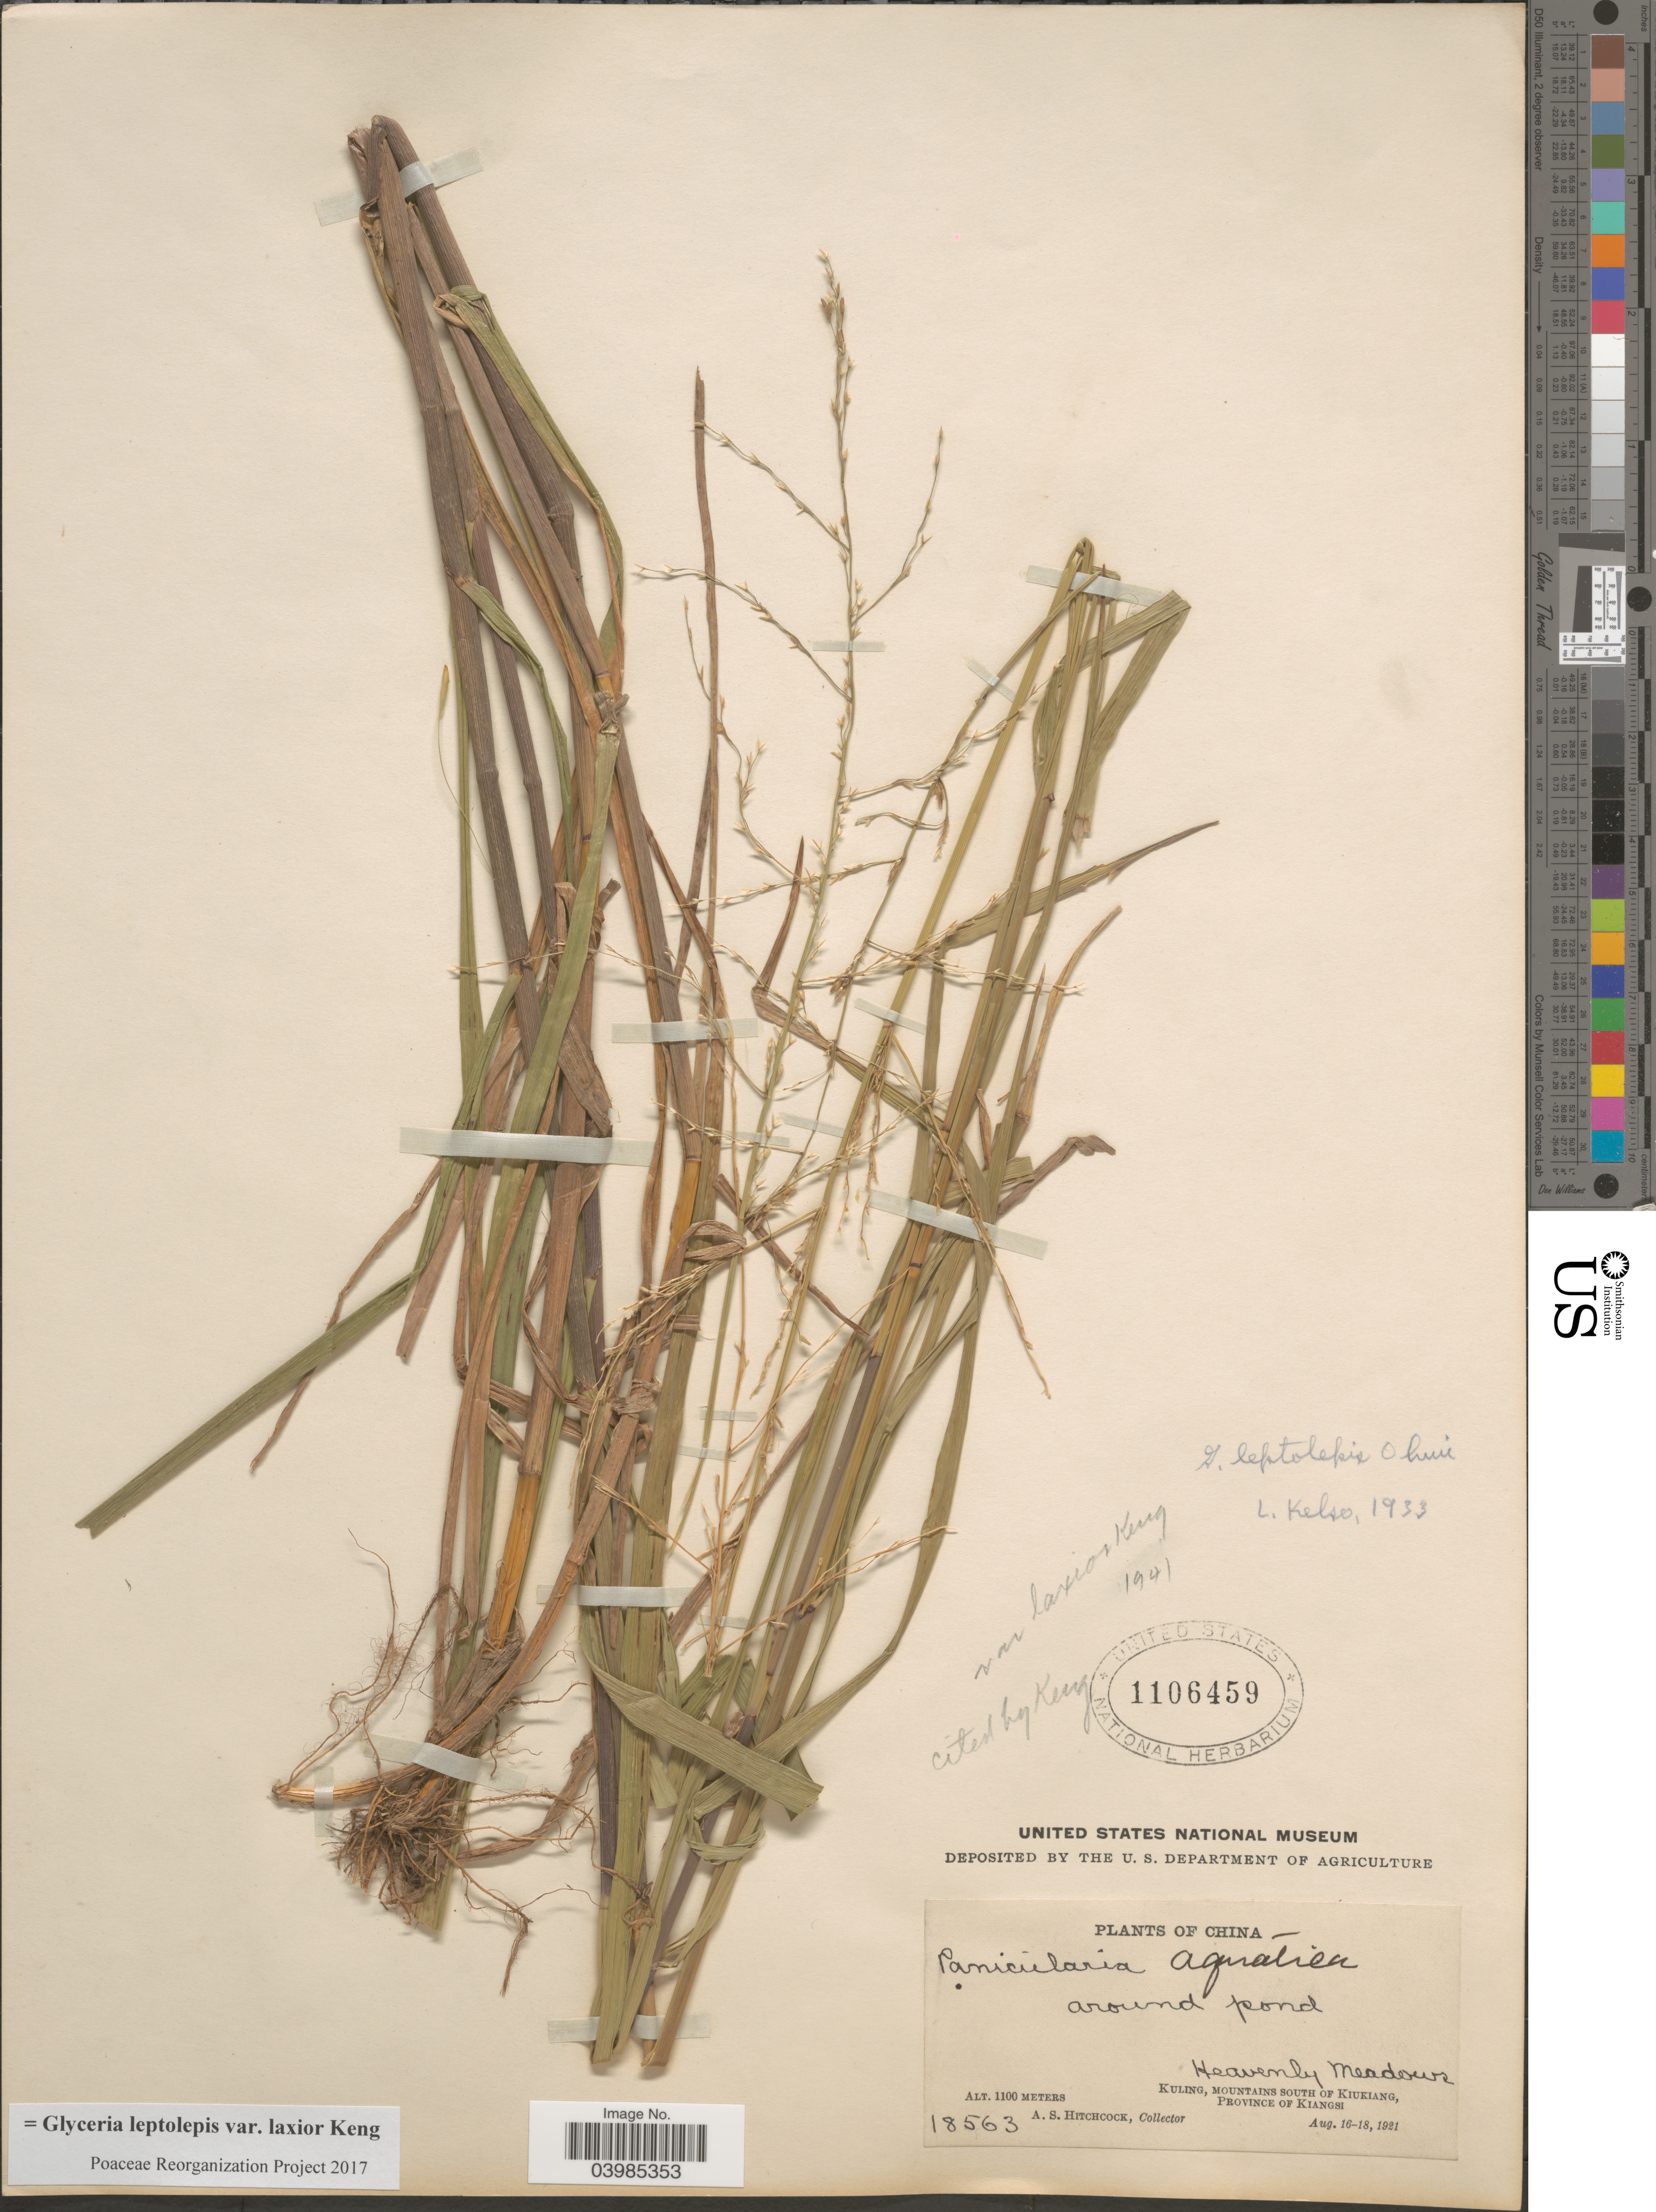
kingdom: Plantae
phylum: Tracheophyta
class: Liliopsida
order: Poales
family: Poaceae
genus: Glyceria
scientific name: Glyceria leptolepis var. laxior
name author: Keng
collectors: A. S. Hitchcock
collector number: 18563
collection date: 1921-08-16/1921-08-18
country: China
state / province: Jiangxi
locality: Heavenly Meadows. Kuling, mountains south of Kiukiang, Province of Kiangsi.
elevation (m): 1100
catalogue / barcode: US 1106459